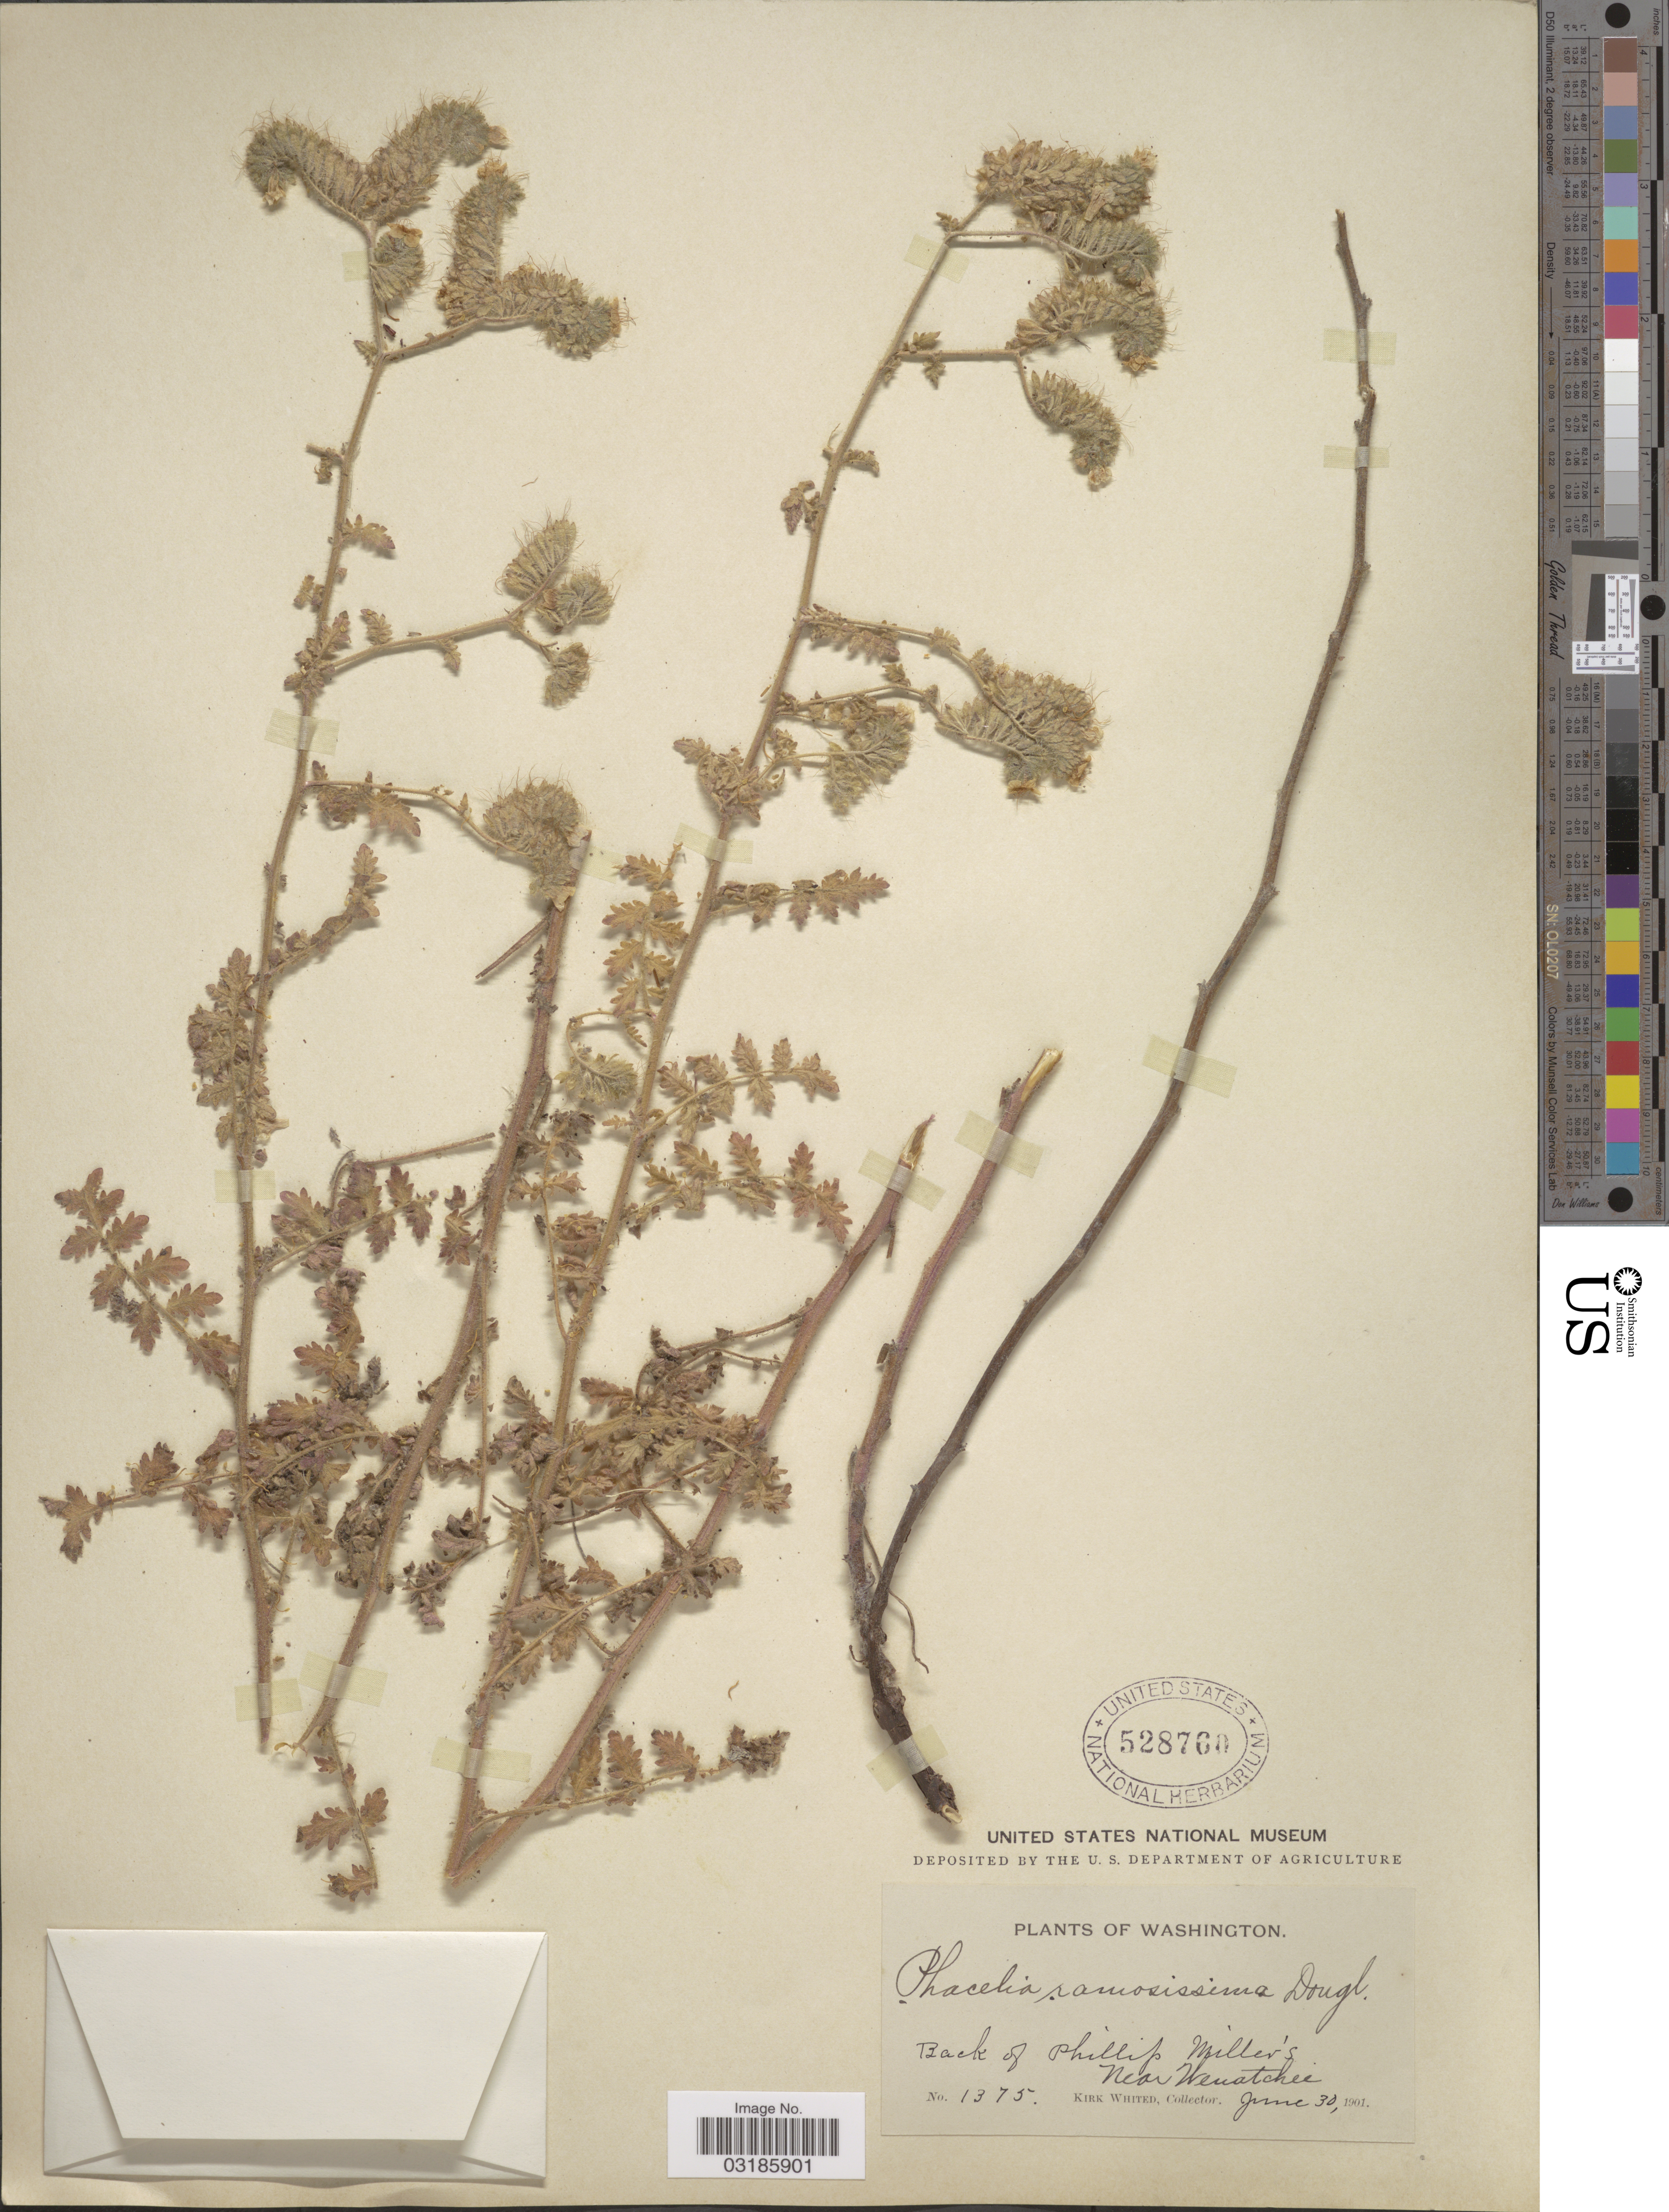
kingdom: Plantae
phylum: Tracheophyta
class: Magnoliopsida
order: Boraginales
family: Hydrophyllaceae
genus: Phacelia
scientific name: Phacelia ramosissima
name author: Douglas ex Lehm.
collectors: K. Whited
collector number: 1375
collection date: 1901-06-30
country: United States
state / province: Washington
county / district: Chelan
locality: Back of Phillip Miller's. Near Wenatchee.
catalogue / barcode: US 528760